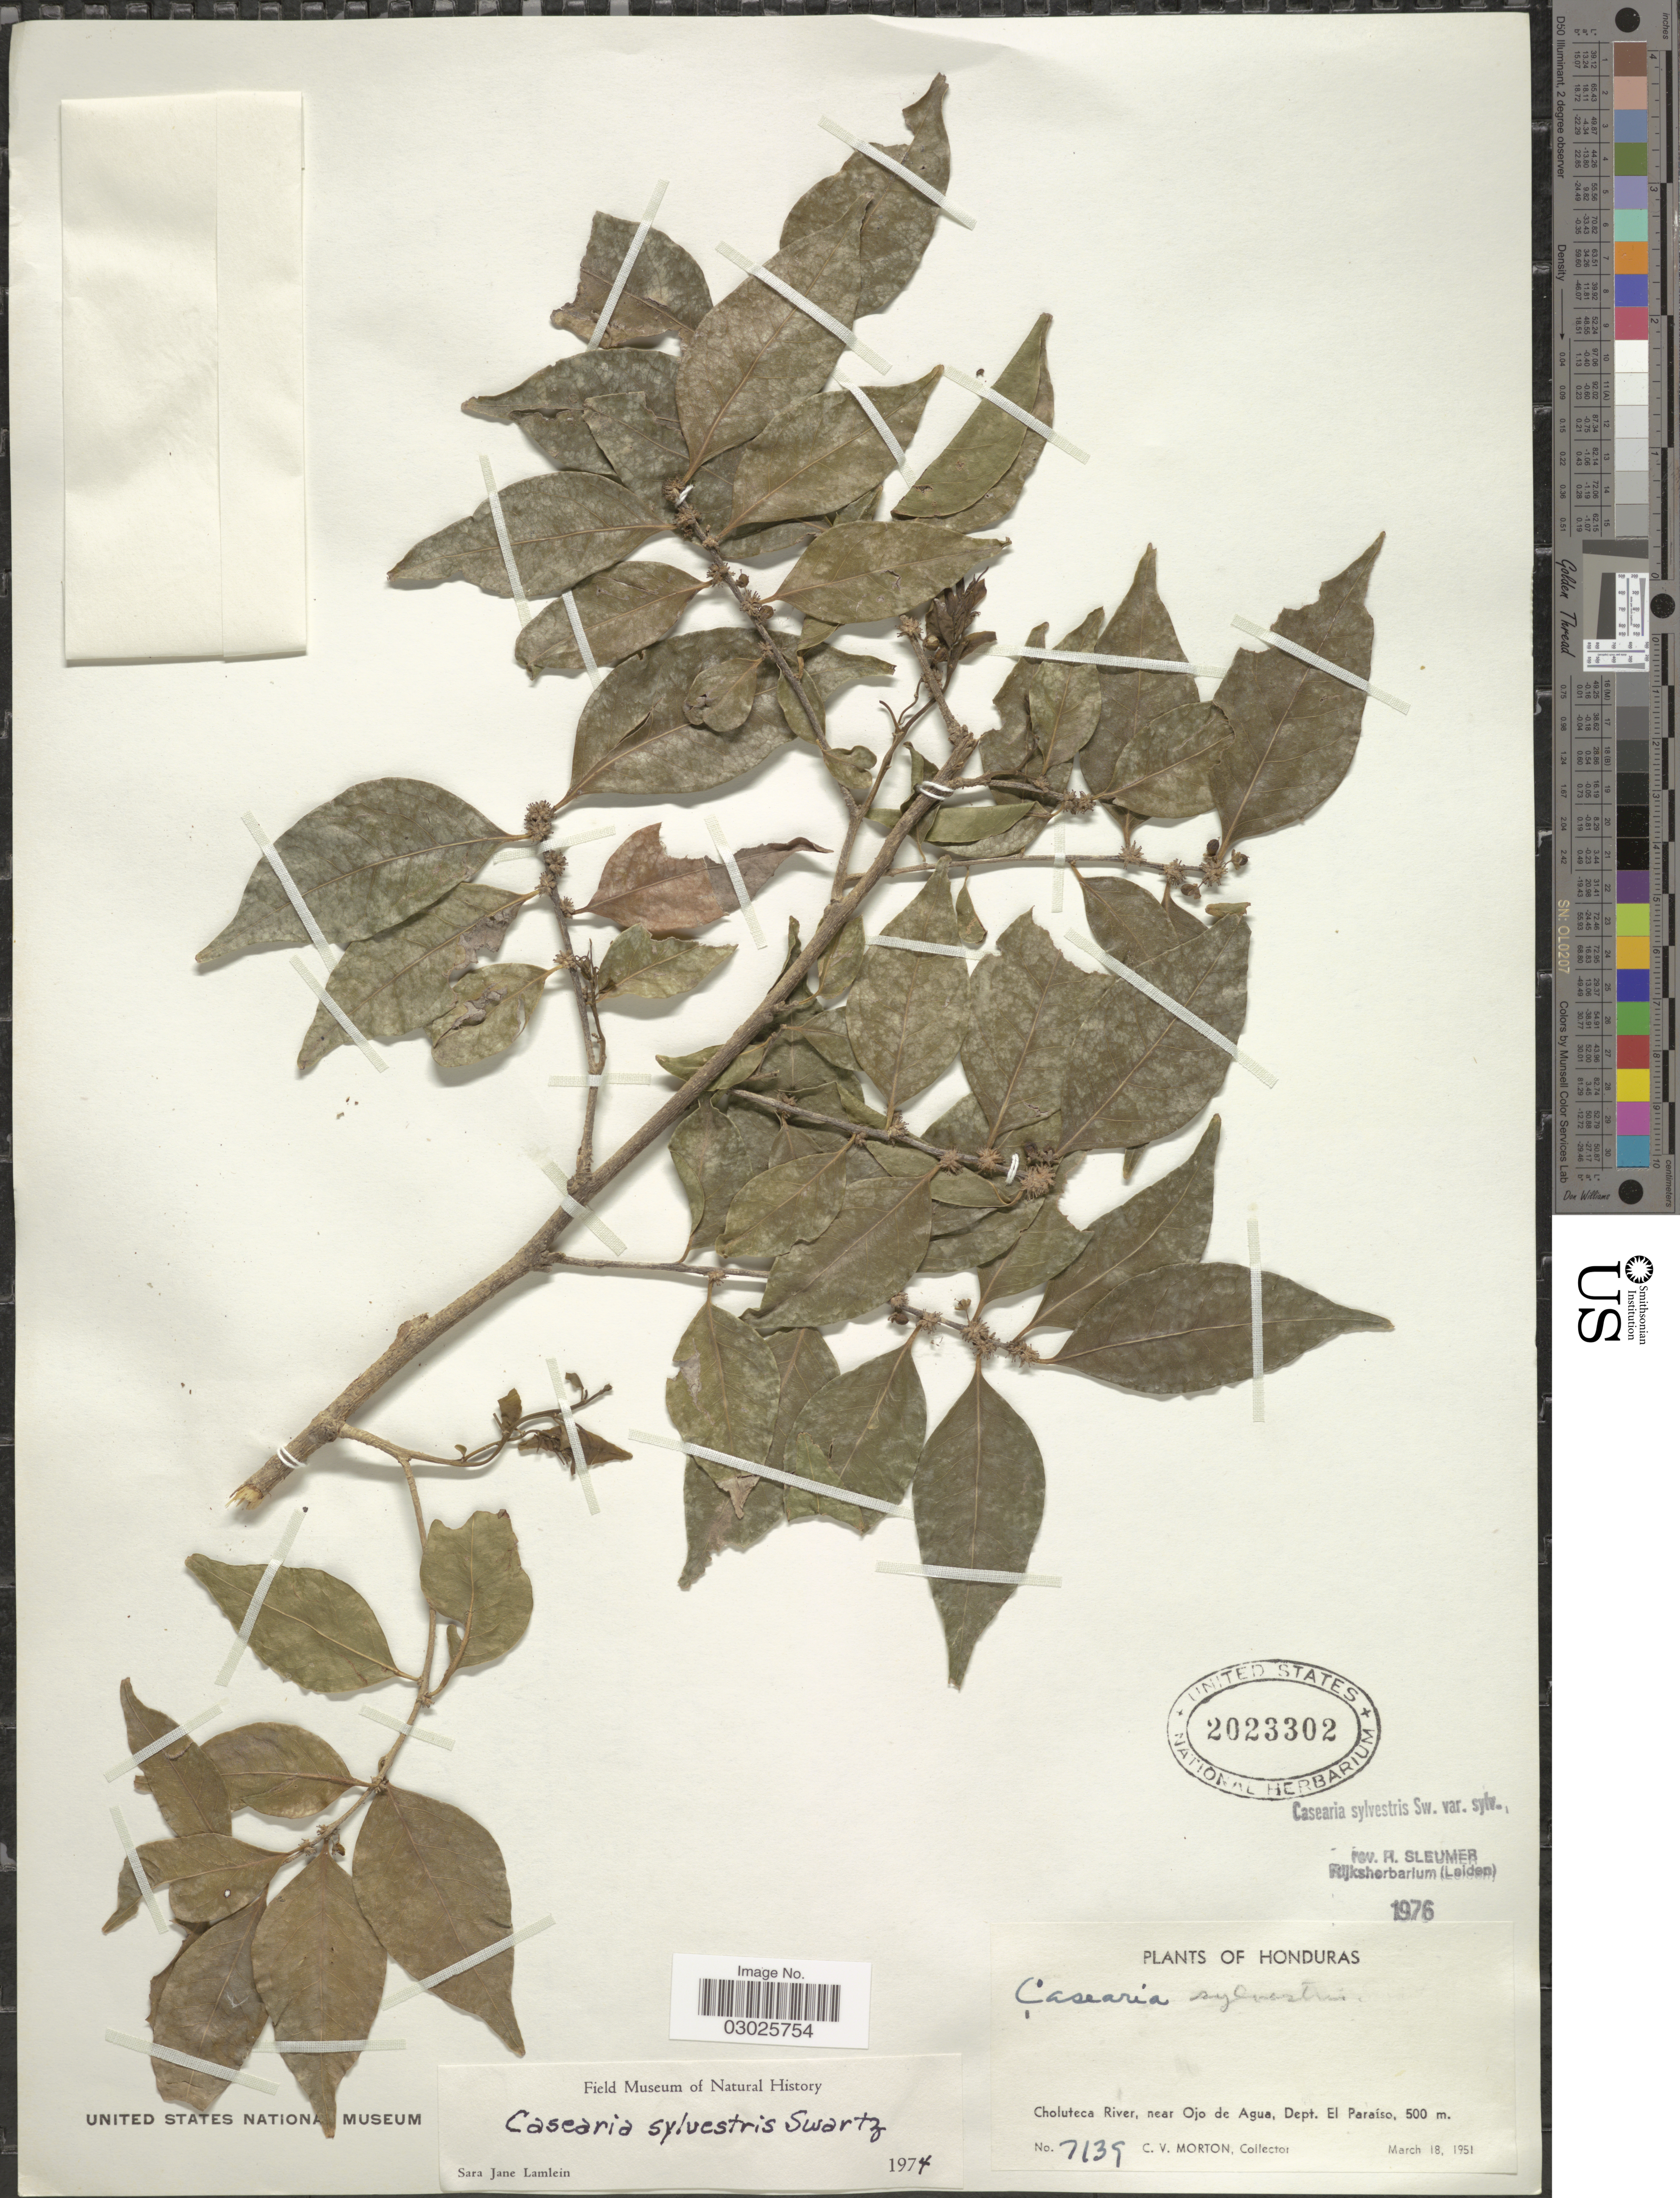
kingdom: Plantae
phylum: Tracheophyta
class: Magnoliopsida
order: Malpighiales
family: Salicaceae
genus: Casearia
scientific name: Casearia sylvestris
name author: Sw.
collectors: C. V. Morton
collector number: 7139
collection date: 1951-03-18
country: Honduras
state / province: El Paraíso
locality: Choluteca River, near Ojo de Agua, Dept. El Paraíso.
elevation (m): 500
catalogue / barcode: US 2023302